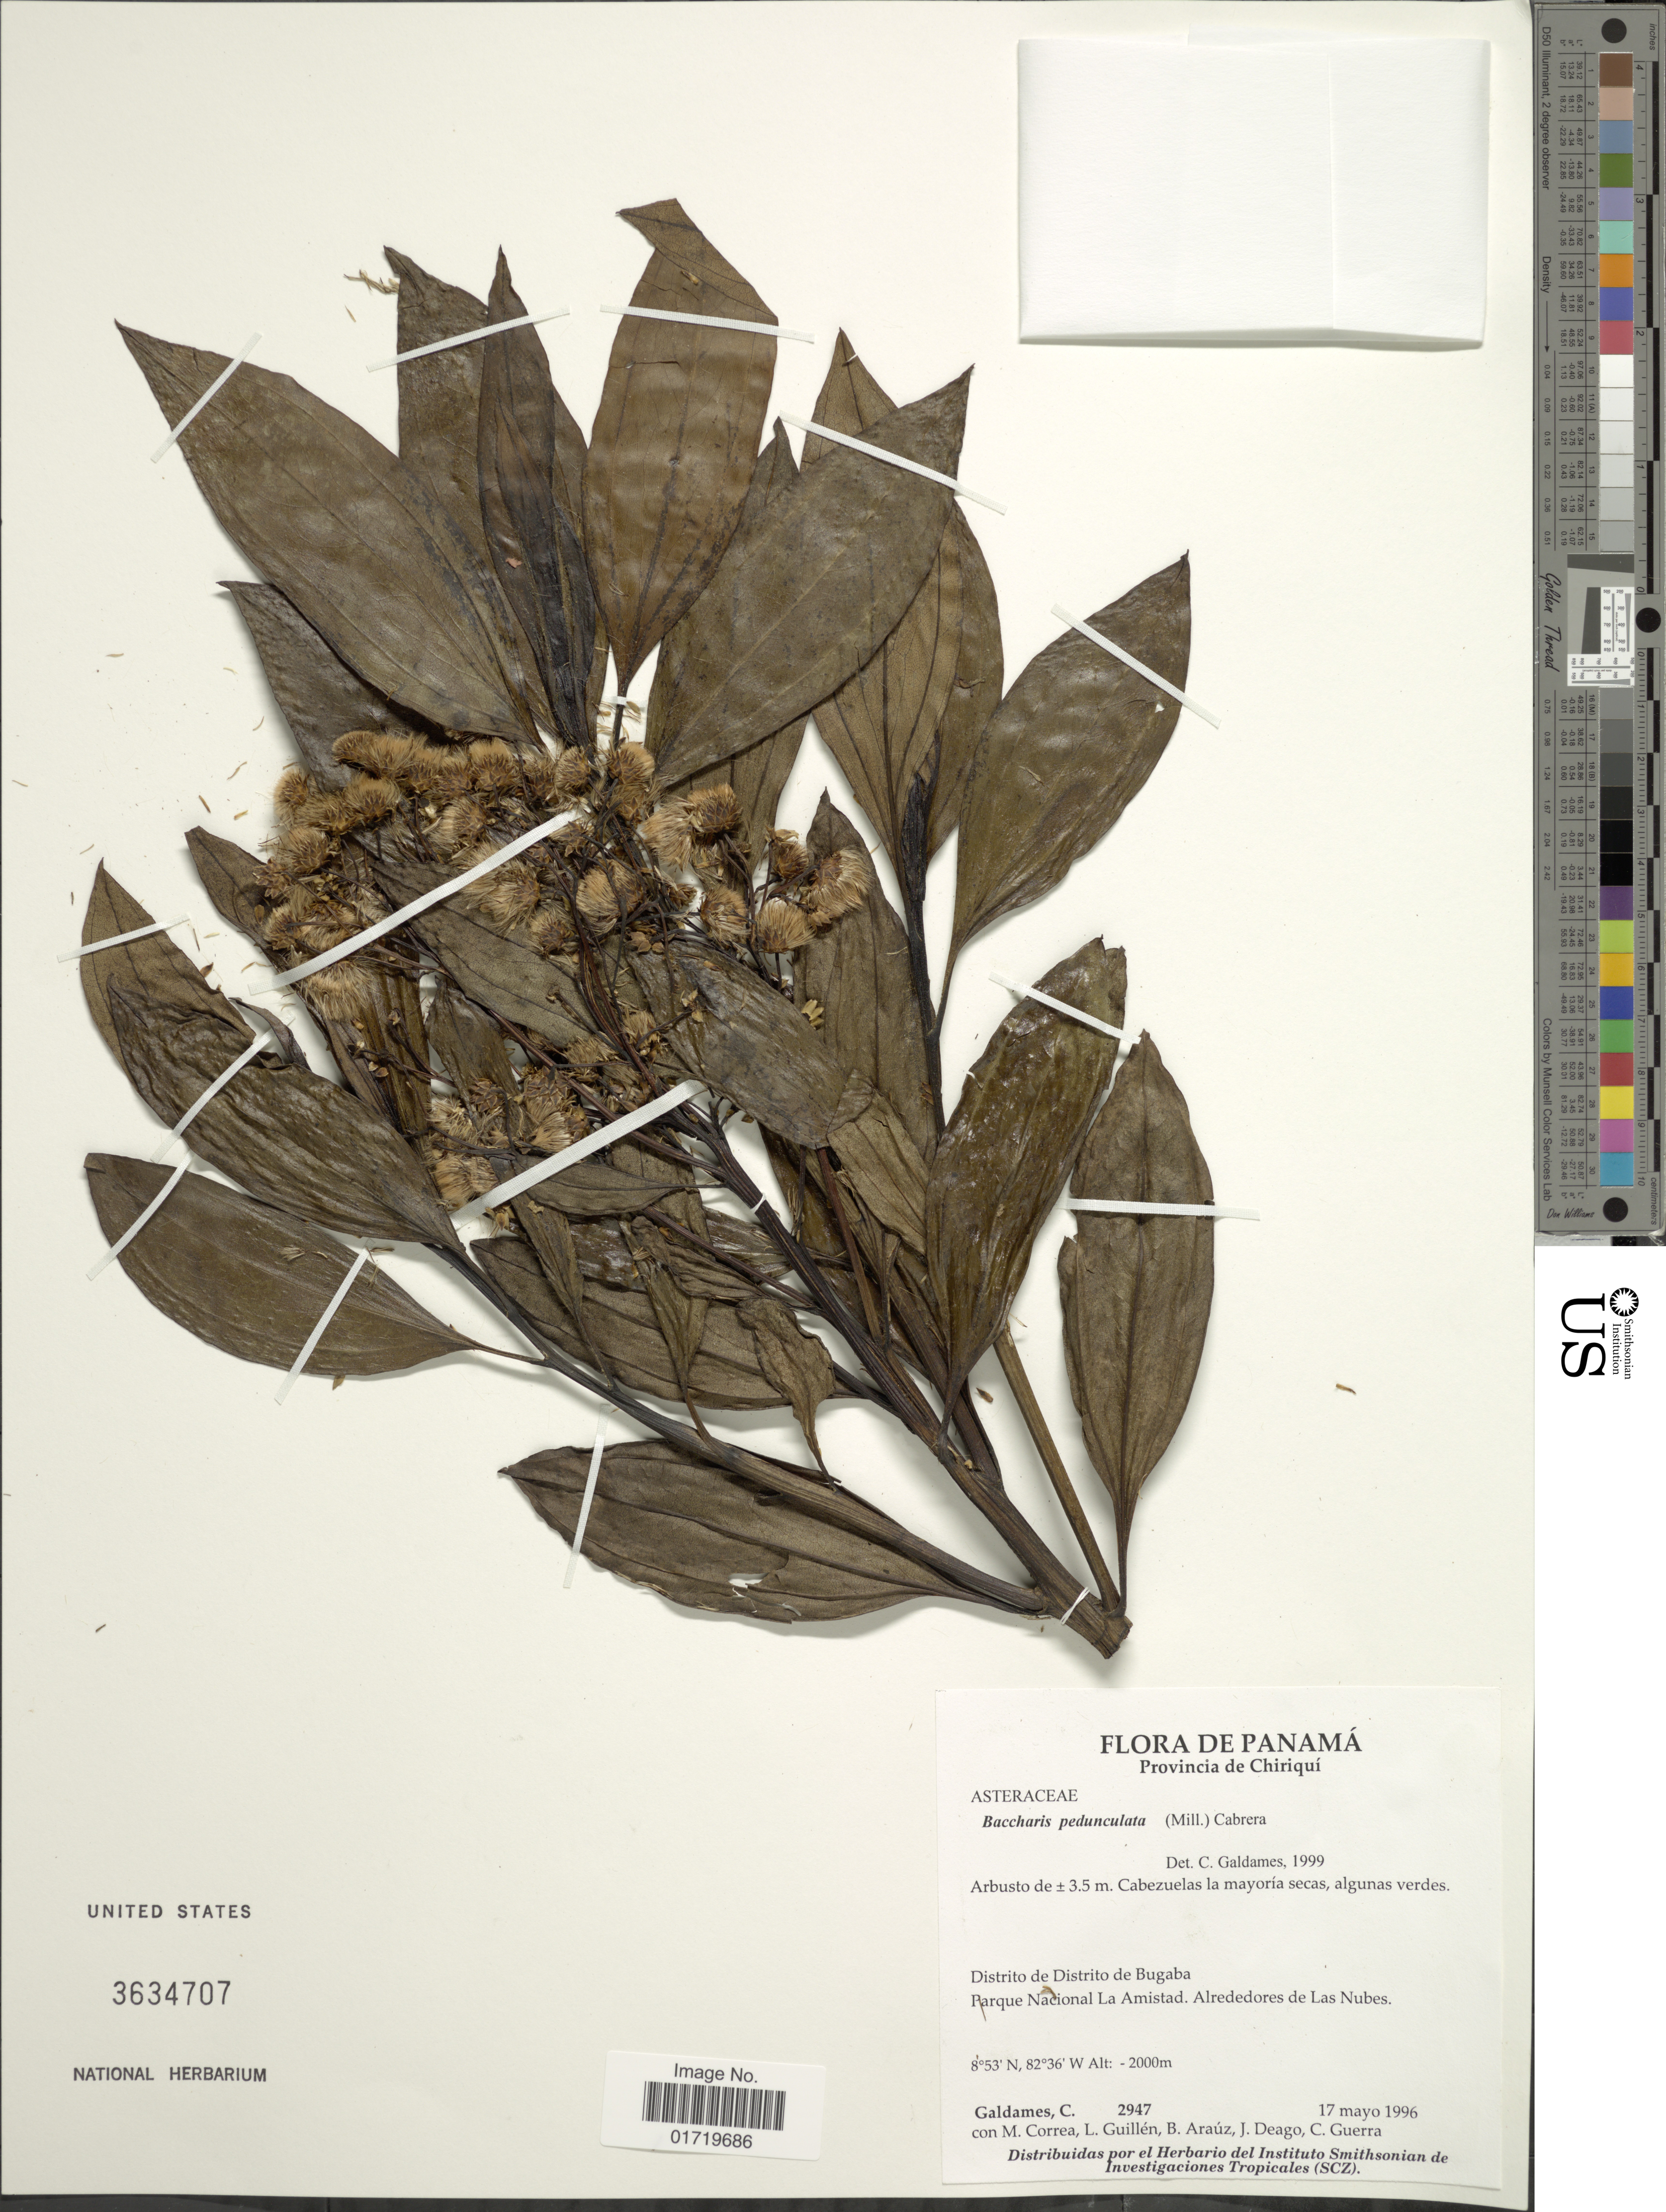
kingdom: Plantae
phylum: Tracheophyta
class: Magnoliopsida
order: Asterales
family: Asteraceae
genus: Baccharis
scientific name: Baccharis pedunculata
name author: (Mill.) Cabrera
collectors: C. Galdames, M. Correa, L. Guillén, B. Araúz & et al.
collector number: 2947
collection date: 1996-05-17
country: Panama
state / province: Chiriqui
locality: Distrito de Distrito de Bugaba, Parque Nacional La Amistad, Alrededores de Las Nubes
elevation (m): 2000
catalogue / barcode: US 3634707